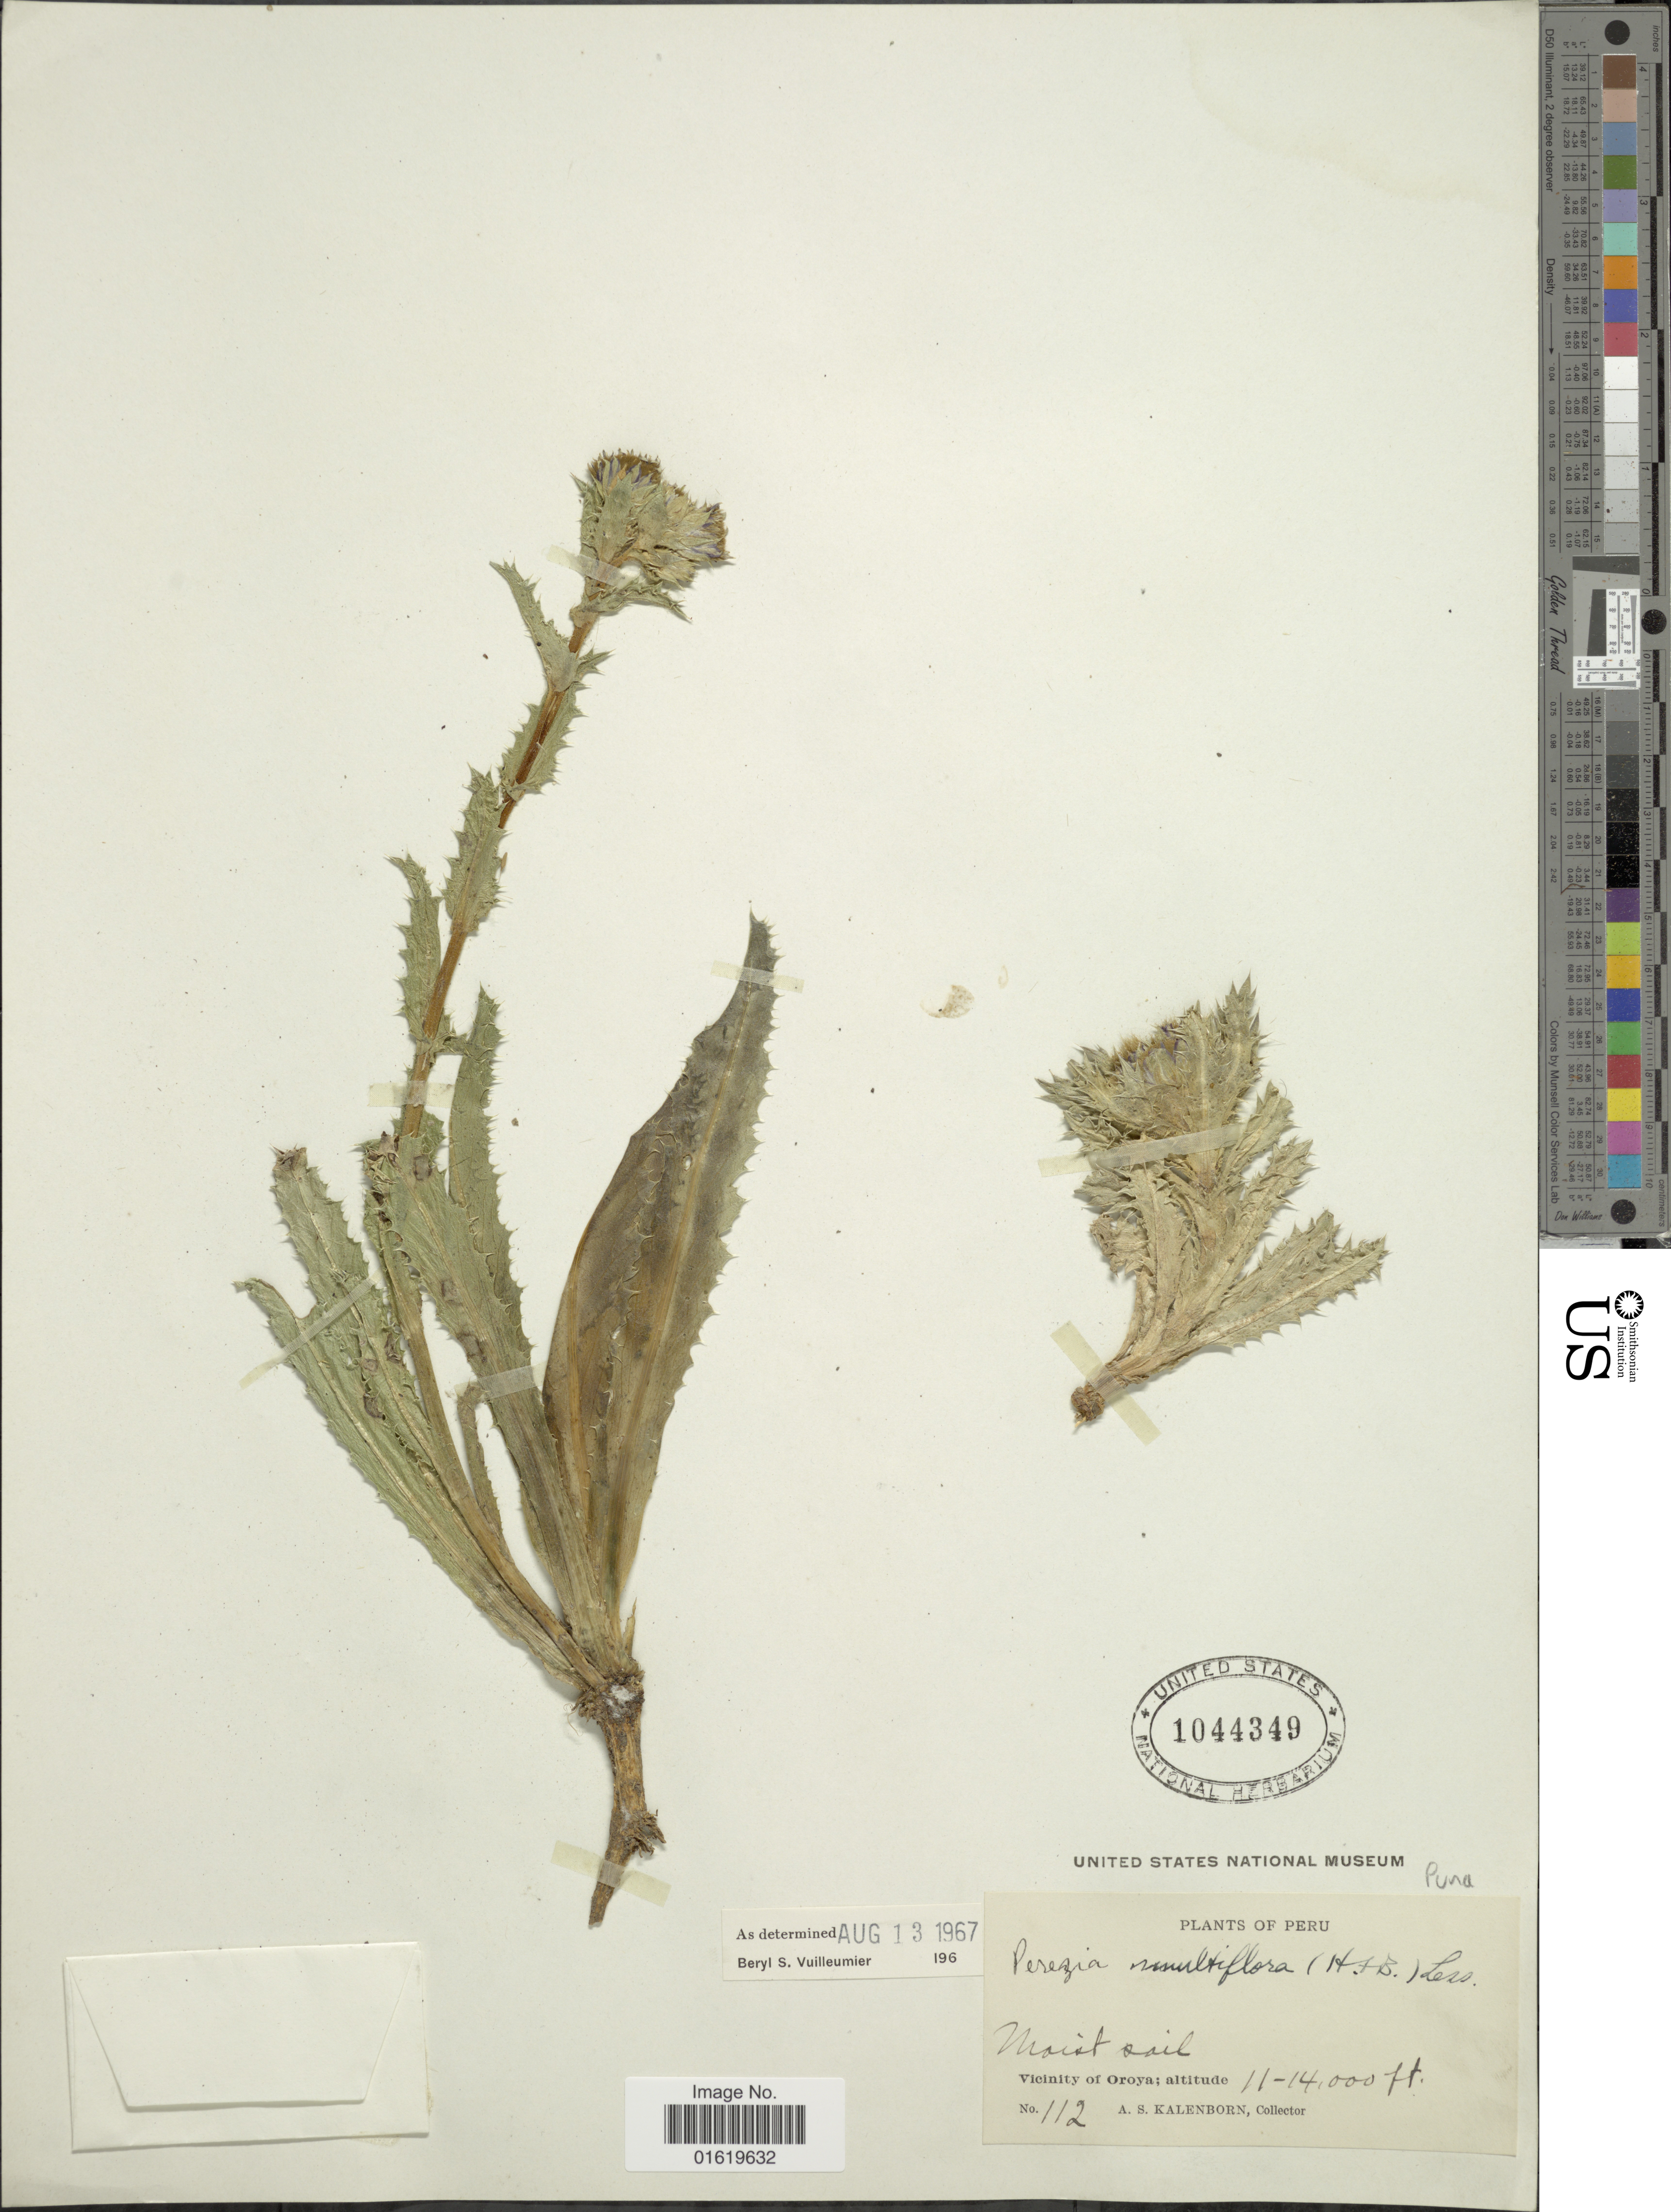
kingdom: Plantae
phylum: Tracheophyta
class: Magnoliopsida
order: Asterales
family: Asteraceae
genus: Perezia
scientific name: Perezia multiflora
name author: Less.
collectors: A. Kalenborn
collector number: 112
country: Peru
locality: Vicinity of Oroya.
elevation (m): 3353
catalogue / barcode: US 1044349